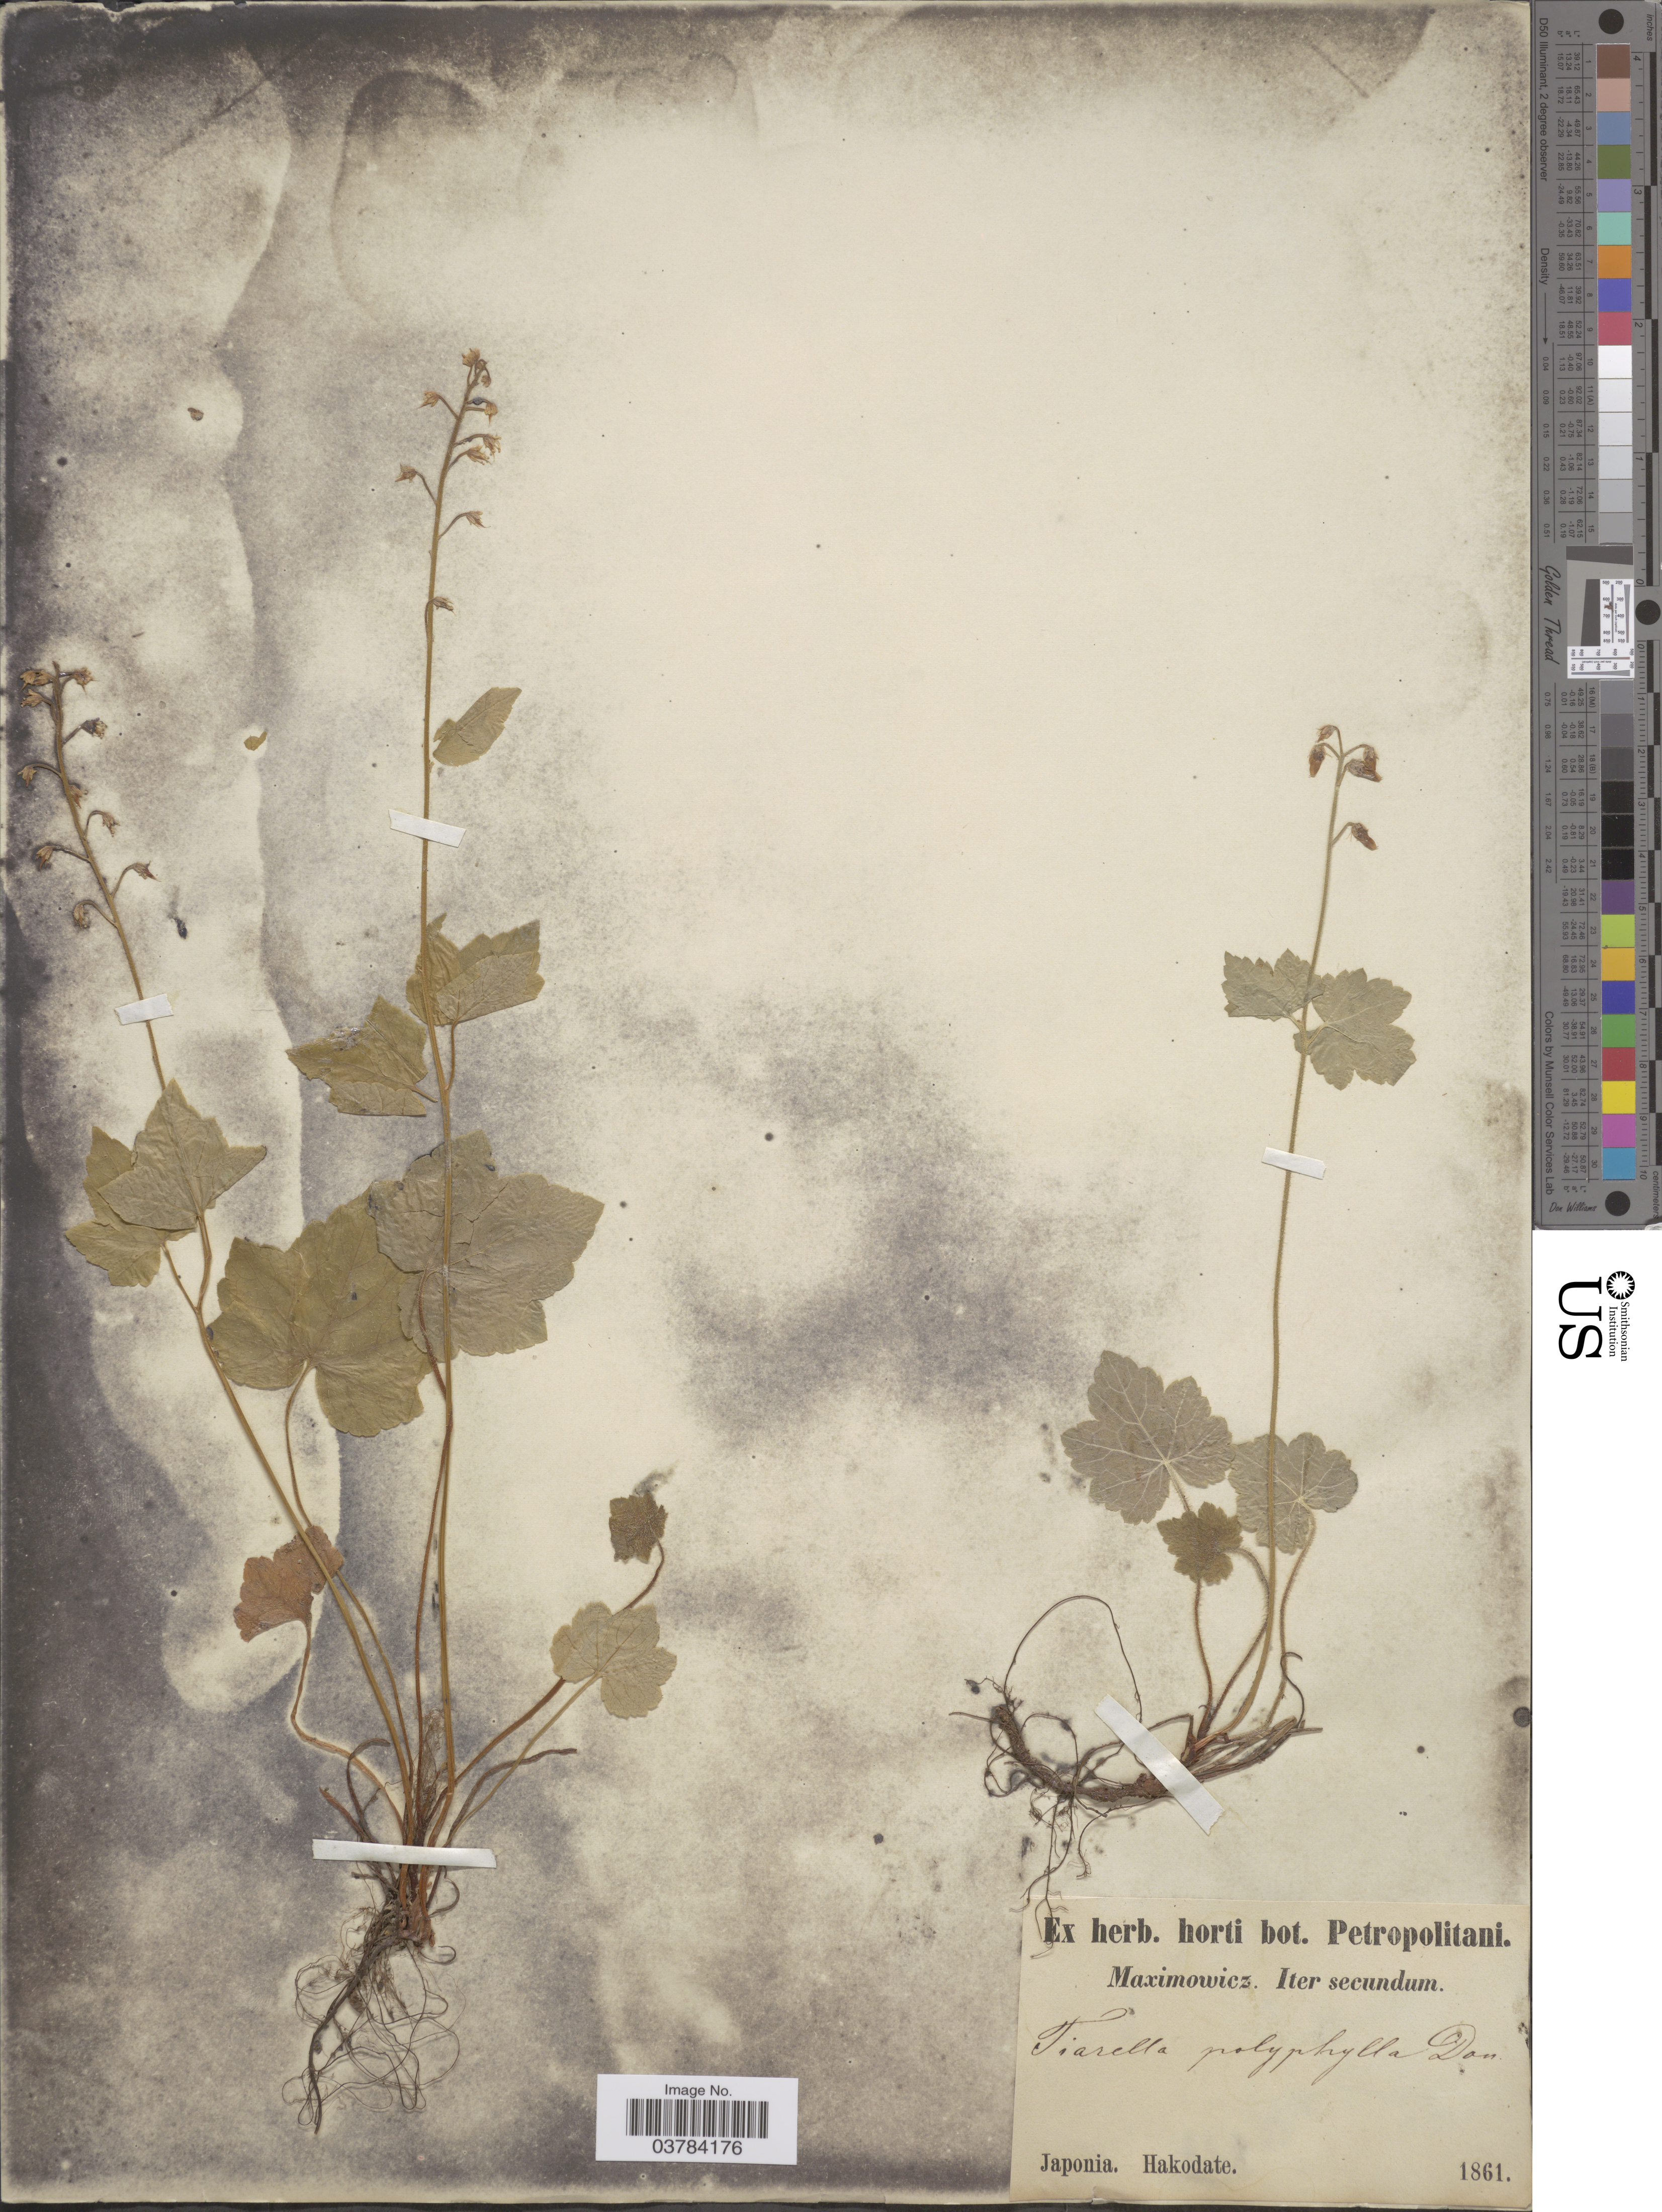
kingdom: Plantae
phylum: Tracheophyta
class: Magnoliopsida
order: Saxifragales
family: Saxifragaceae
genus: Tiarella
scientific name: Tiarella polyphylla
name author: D. Don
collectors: Maximowicz, --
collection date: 1861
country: Japan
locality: Iter secundum. Hakodate.